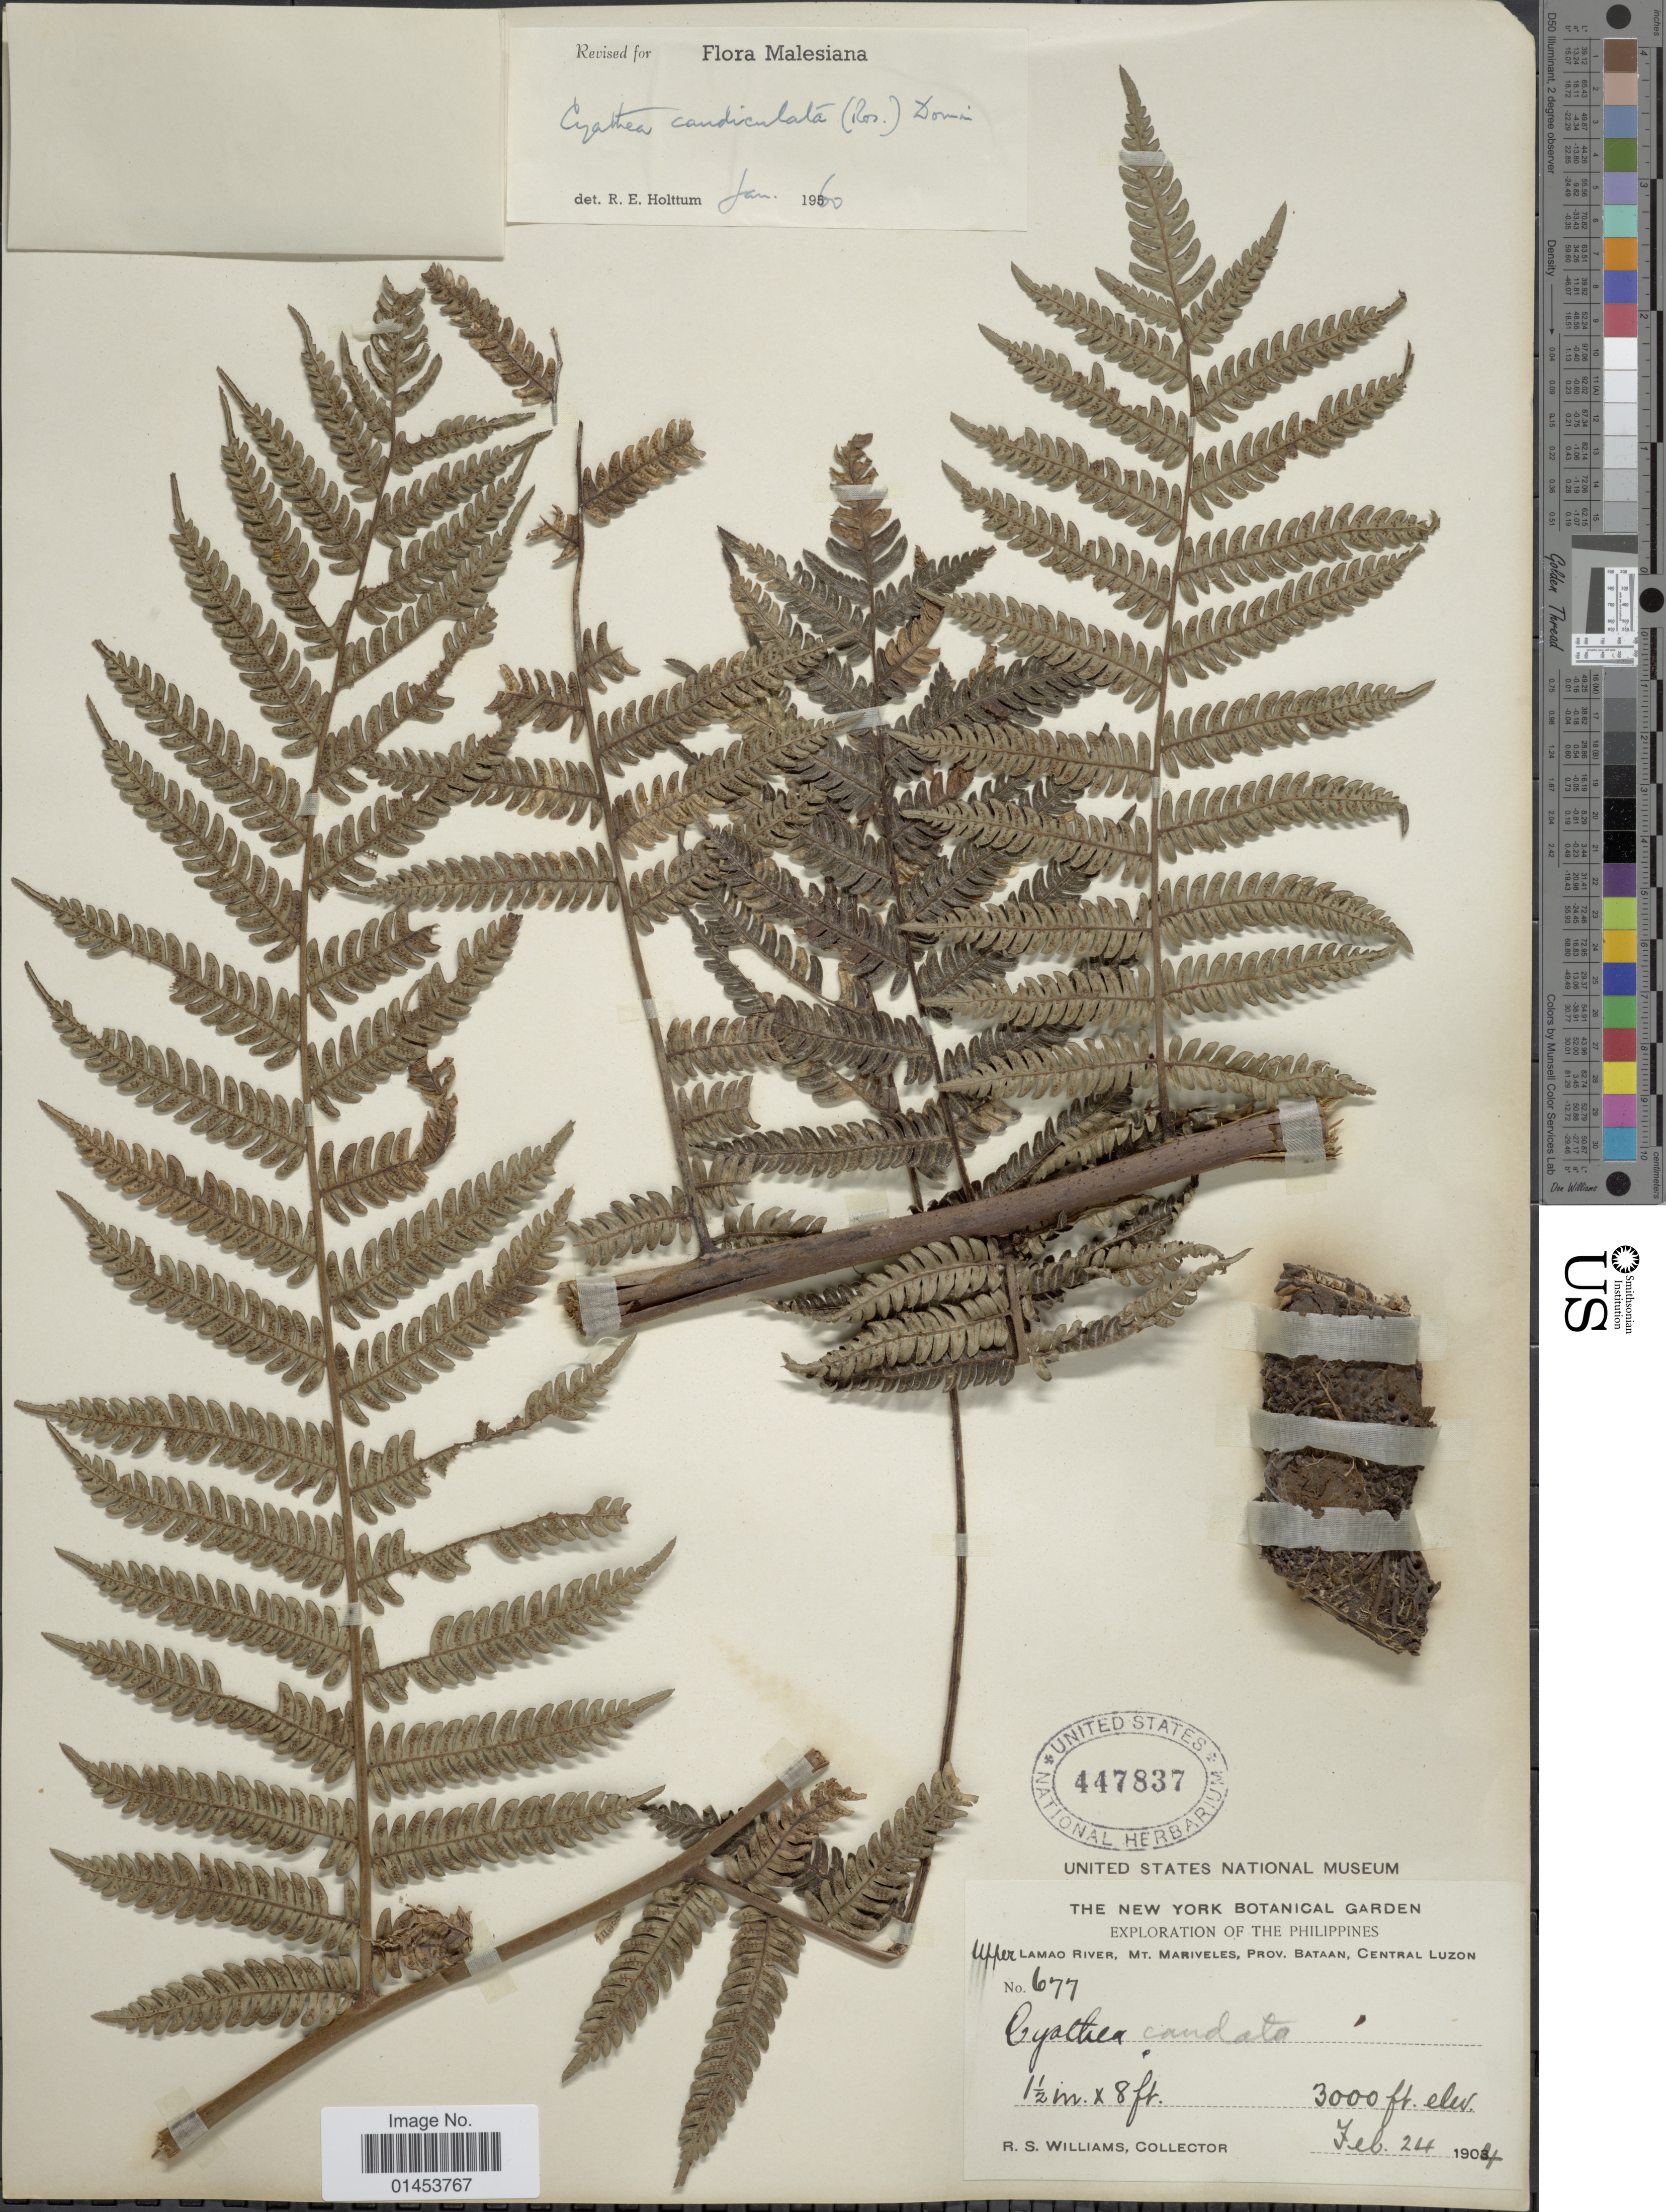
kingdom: Plantae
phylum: Tracheophyta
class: Polypodiopsida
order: Cyatheales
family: Cyatheaceae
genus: Cyathea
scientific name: Cyathea caudiculata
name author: (Rosenst.) Domin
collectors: R. S. Williams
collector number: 677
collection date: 1904-02-24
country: Philippines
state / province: Central Luzon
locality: Upper Lamao River, Mt. Mariveles, prov. Bataan, Central Luzon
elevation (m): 914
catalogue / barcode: US 447837